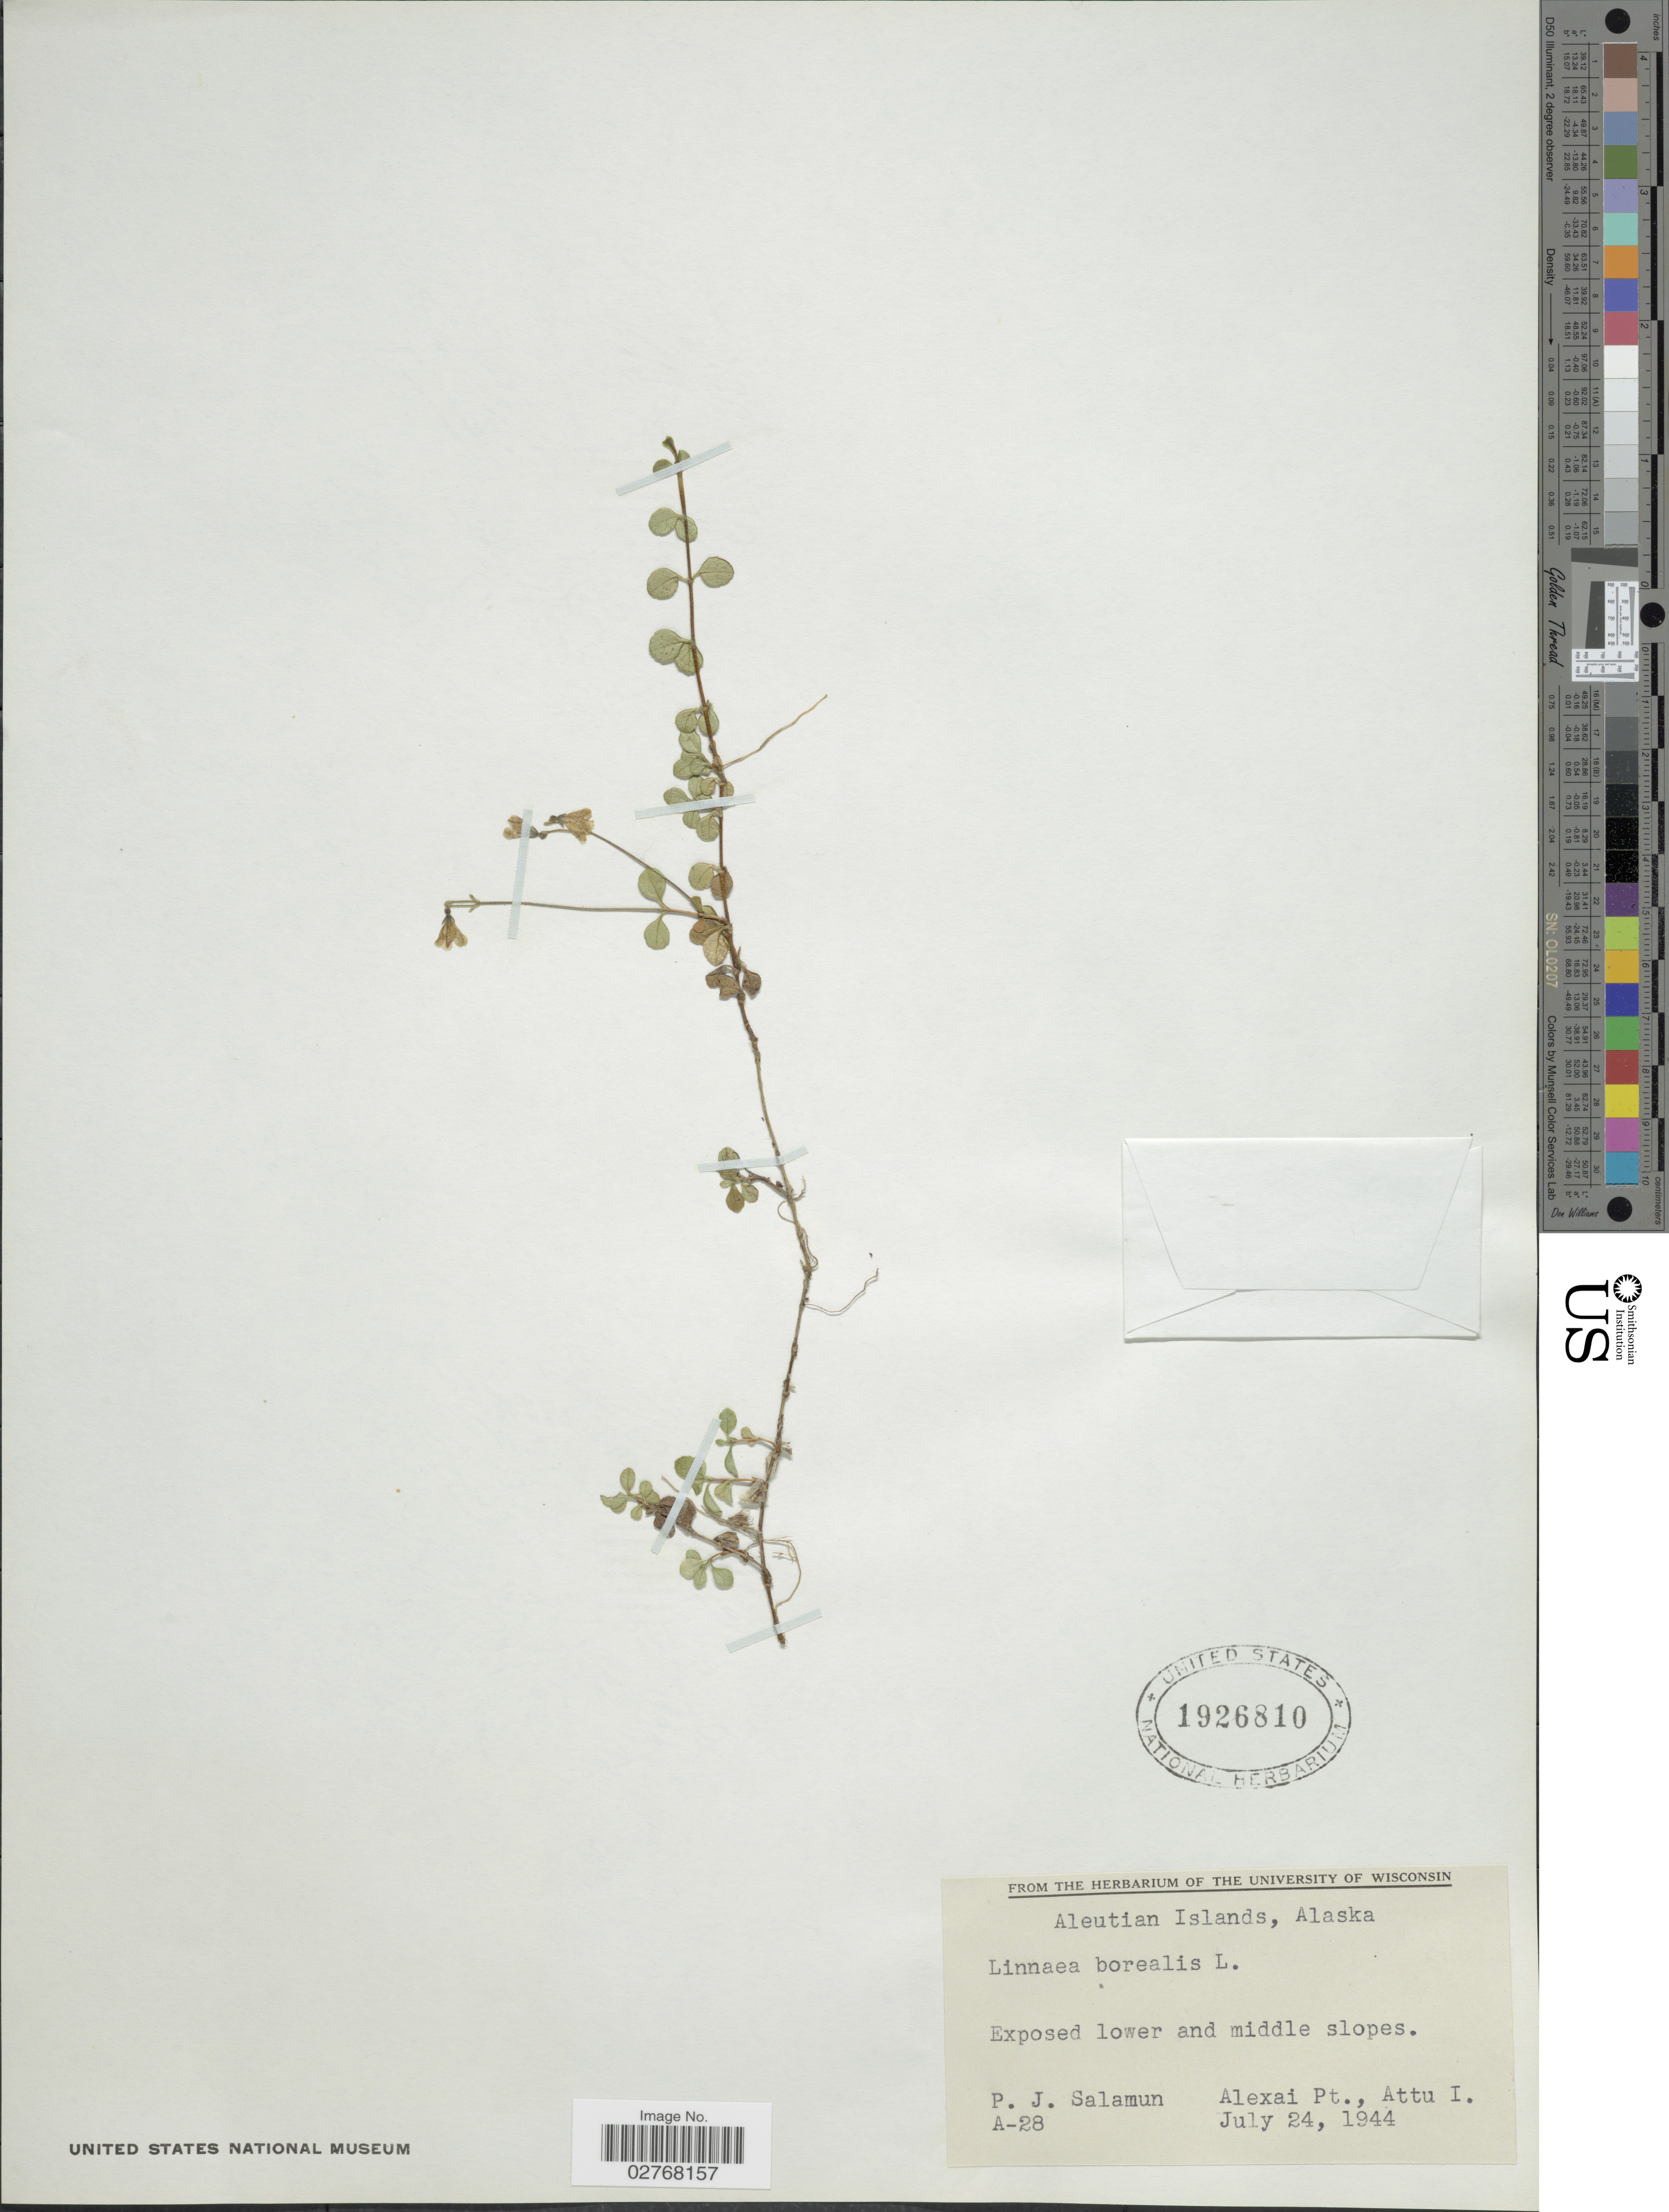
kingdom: Plantae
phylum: Tracheophyta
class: Magnoliopsida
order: Dipsacales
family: Caprifoliaceae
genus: Linnaea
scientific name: Linnaea borealis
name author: L.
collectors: P. Salamun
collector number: A-28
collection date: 1944-07-24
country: United States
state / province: Alaska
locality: Aleutian Islands. Alexai Pt., Attu I.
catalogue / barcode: US 1926810